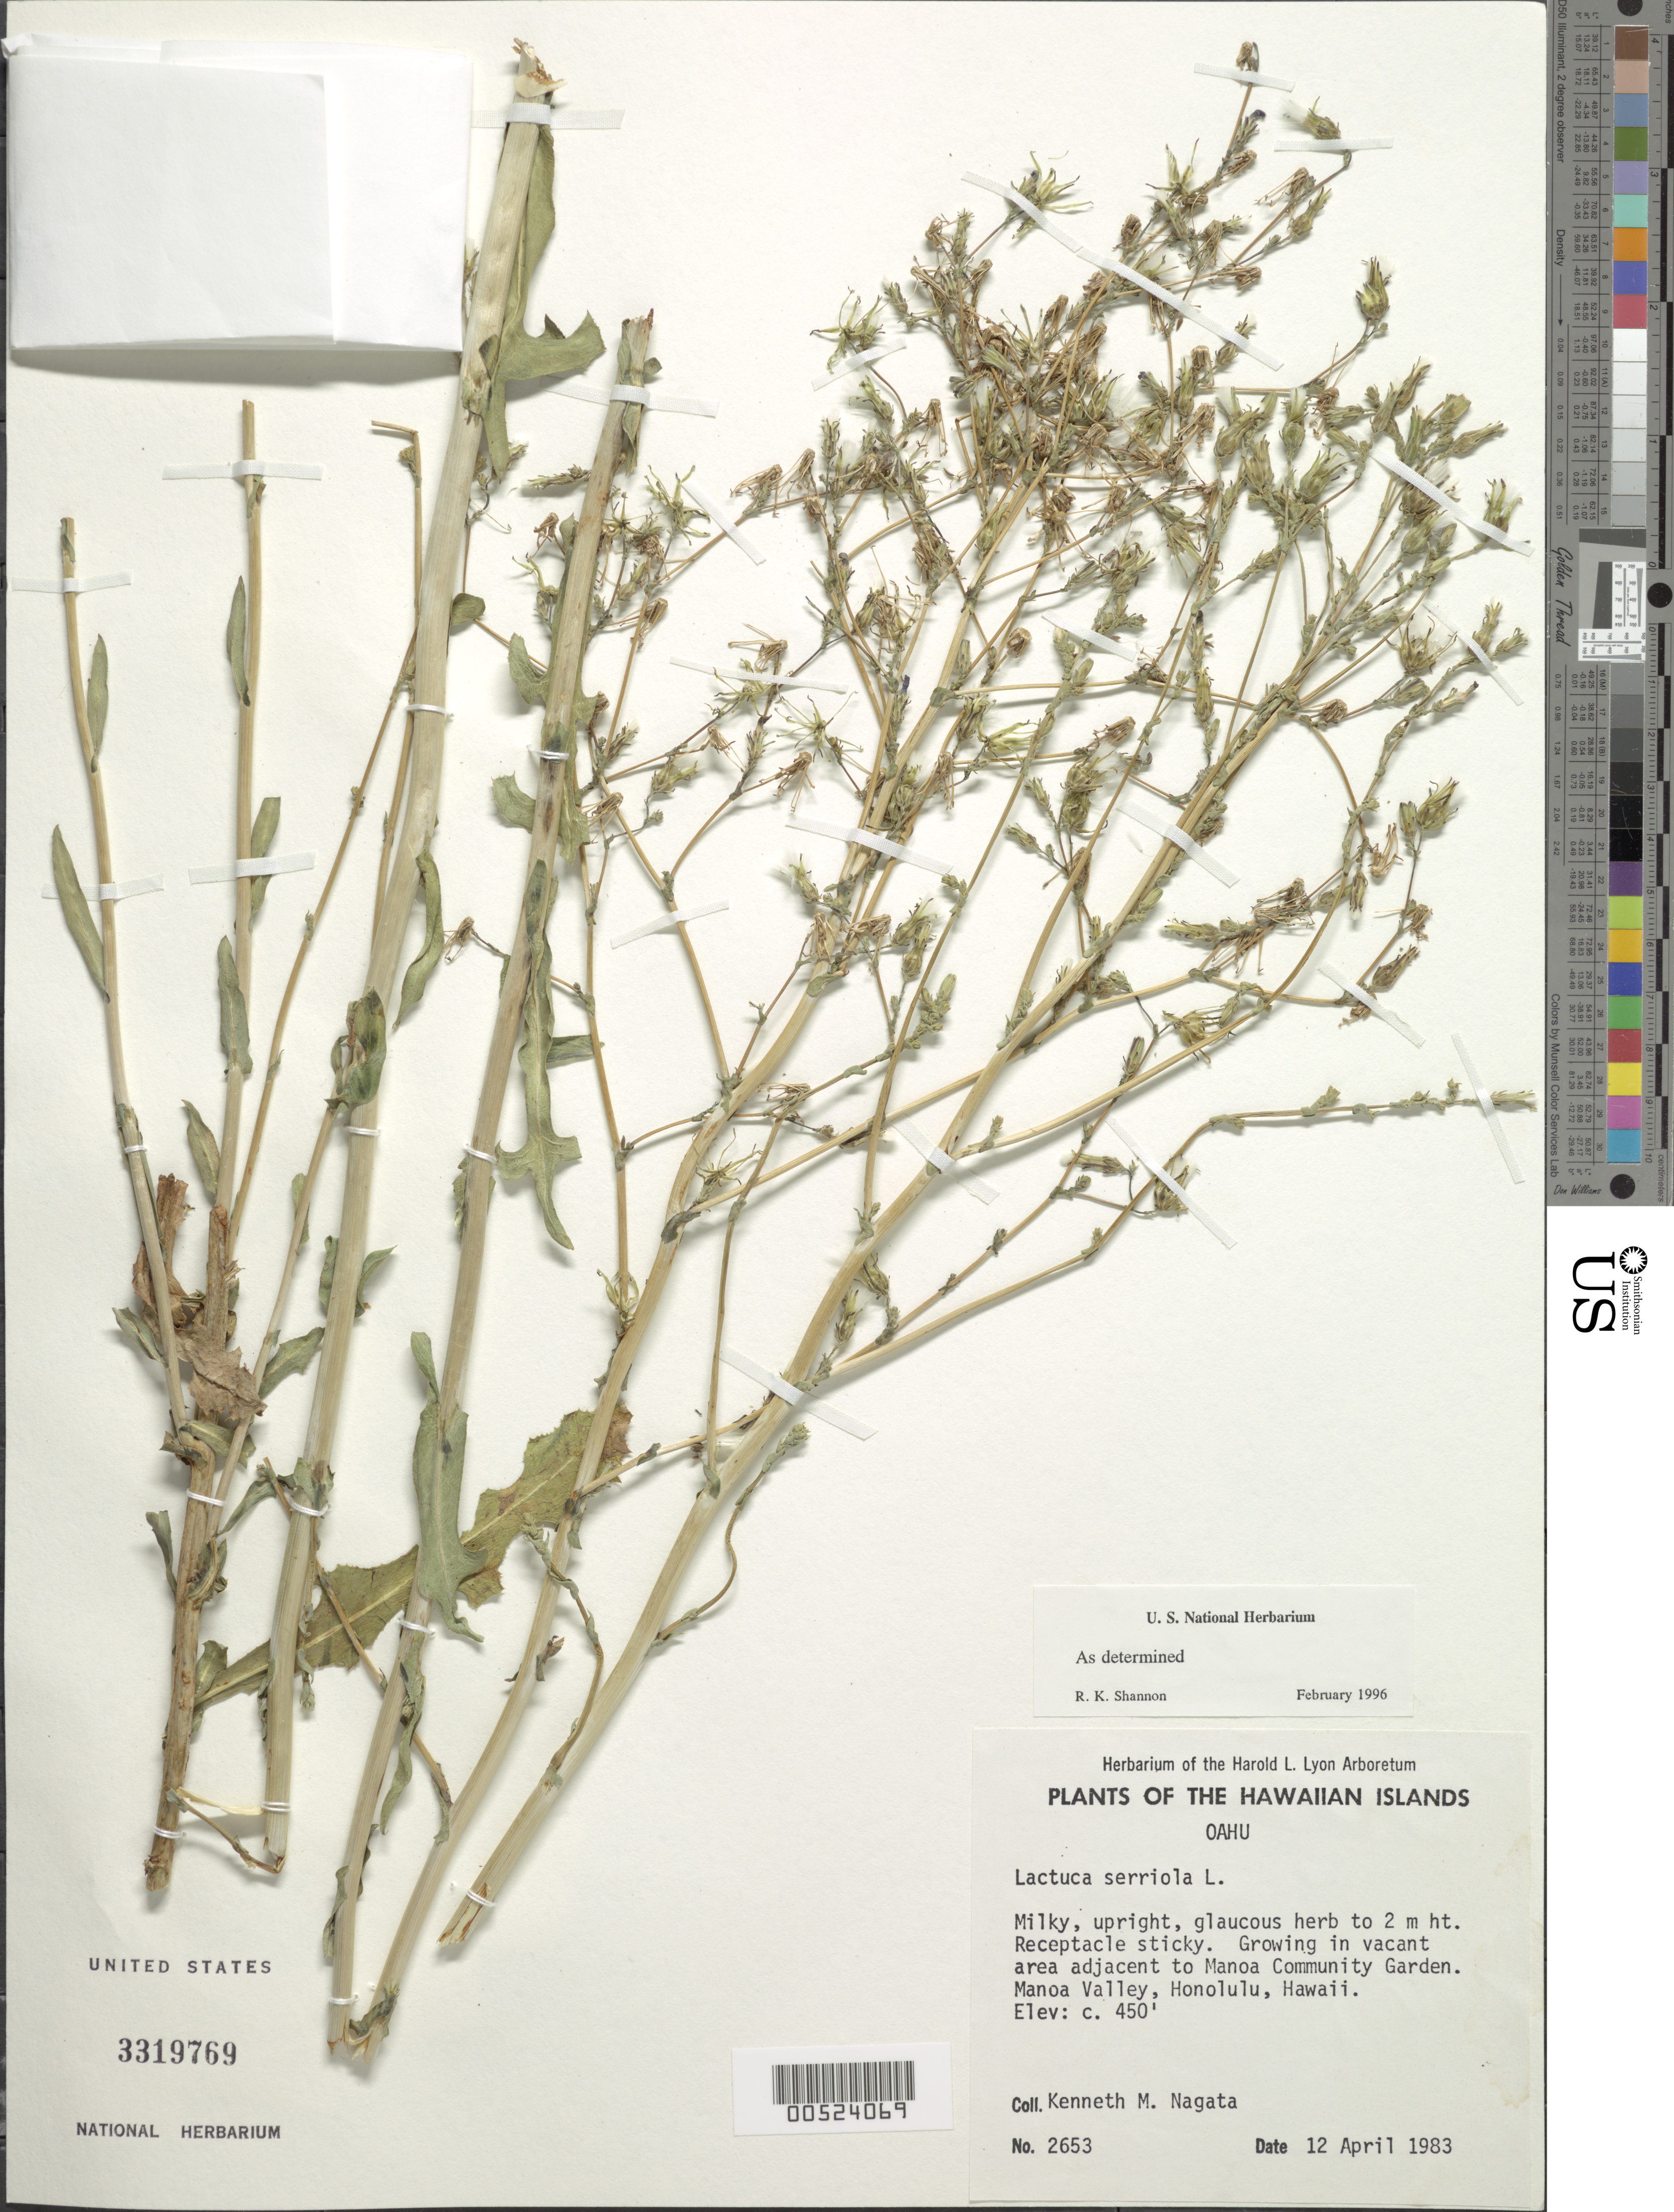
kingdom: Plantae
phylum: Tracheophyta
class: Magnoliopsida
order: Asterales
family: Asteraceae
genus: Lactuca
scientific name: Lactuca sativa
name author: L.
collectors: K. Nagata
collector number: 2653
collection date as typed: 12 Apr 1983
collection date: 1983-04-12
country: United States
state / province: Hawaii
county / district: Honolulu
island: Oahu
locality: Vacant area adjacent to Manoa Community Garden, Manoa Valley, Honolulu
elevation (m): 137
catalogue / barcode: US 3319769